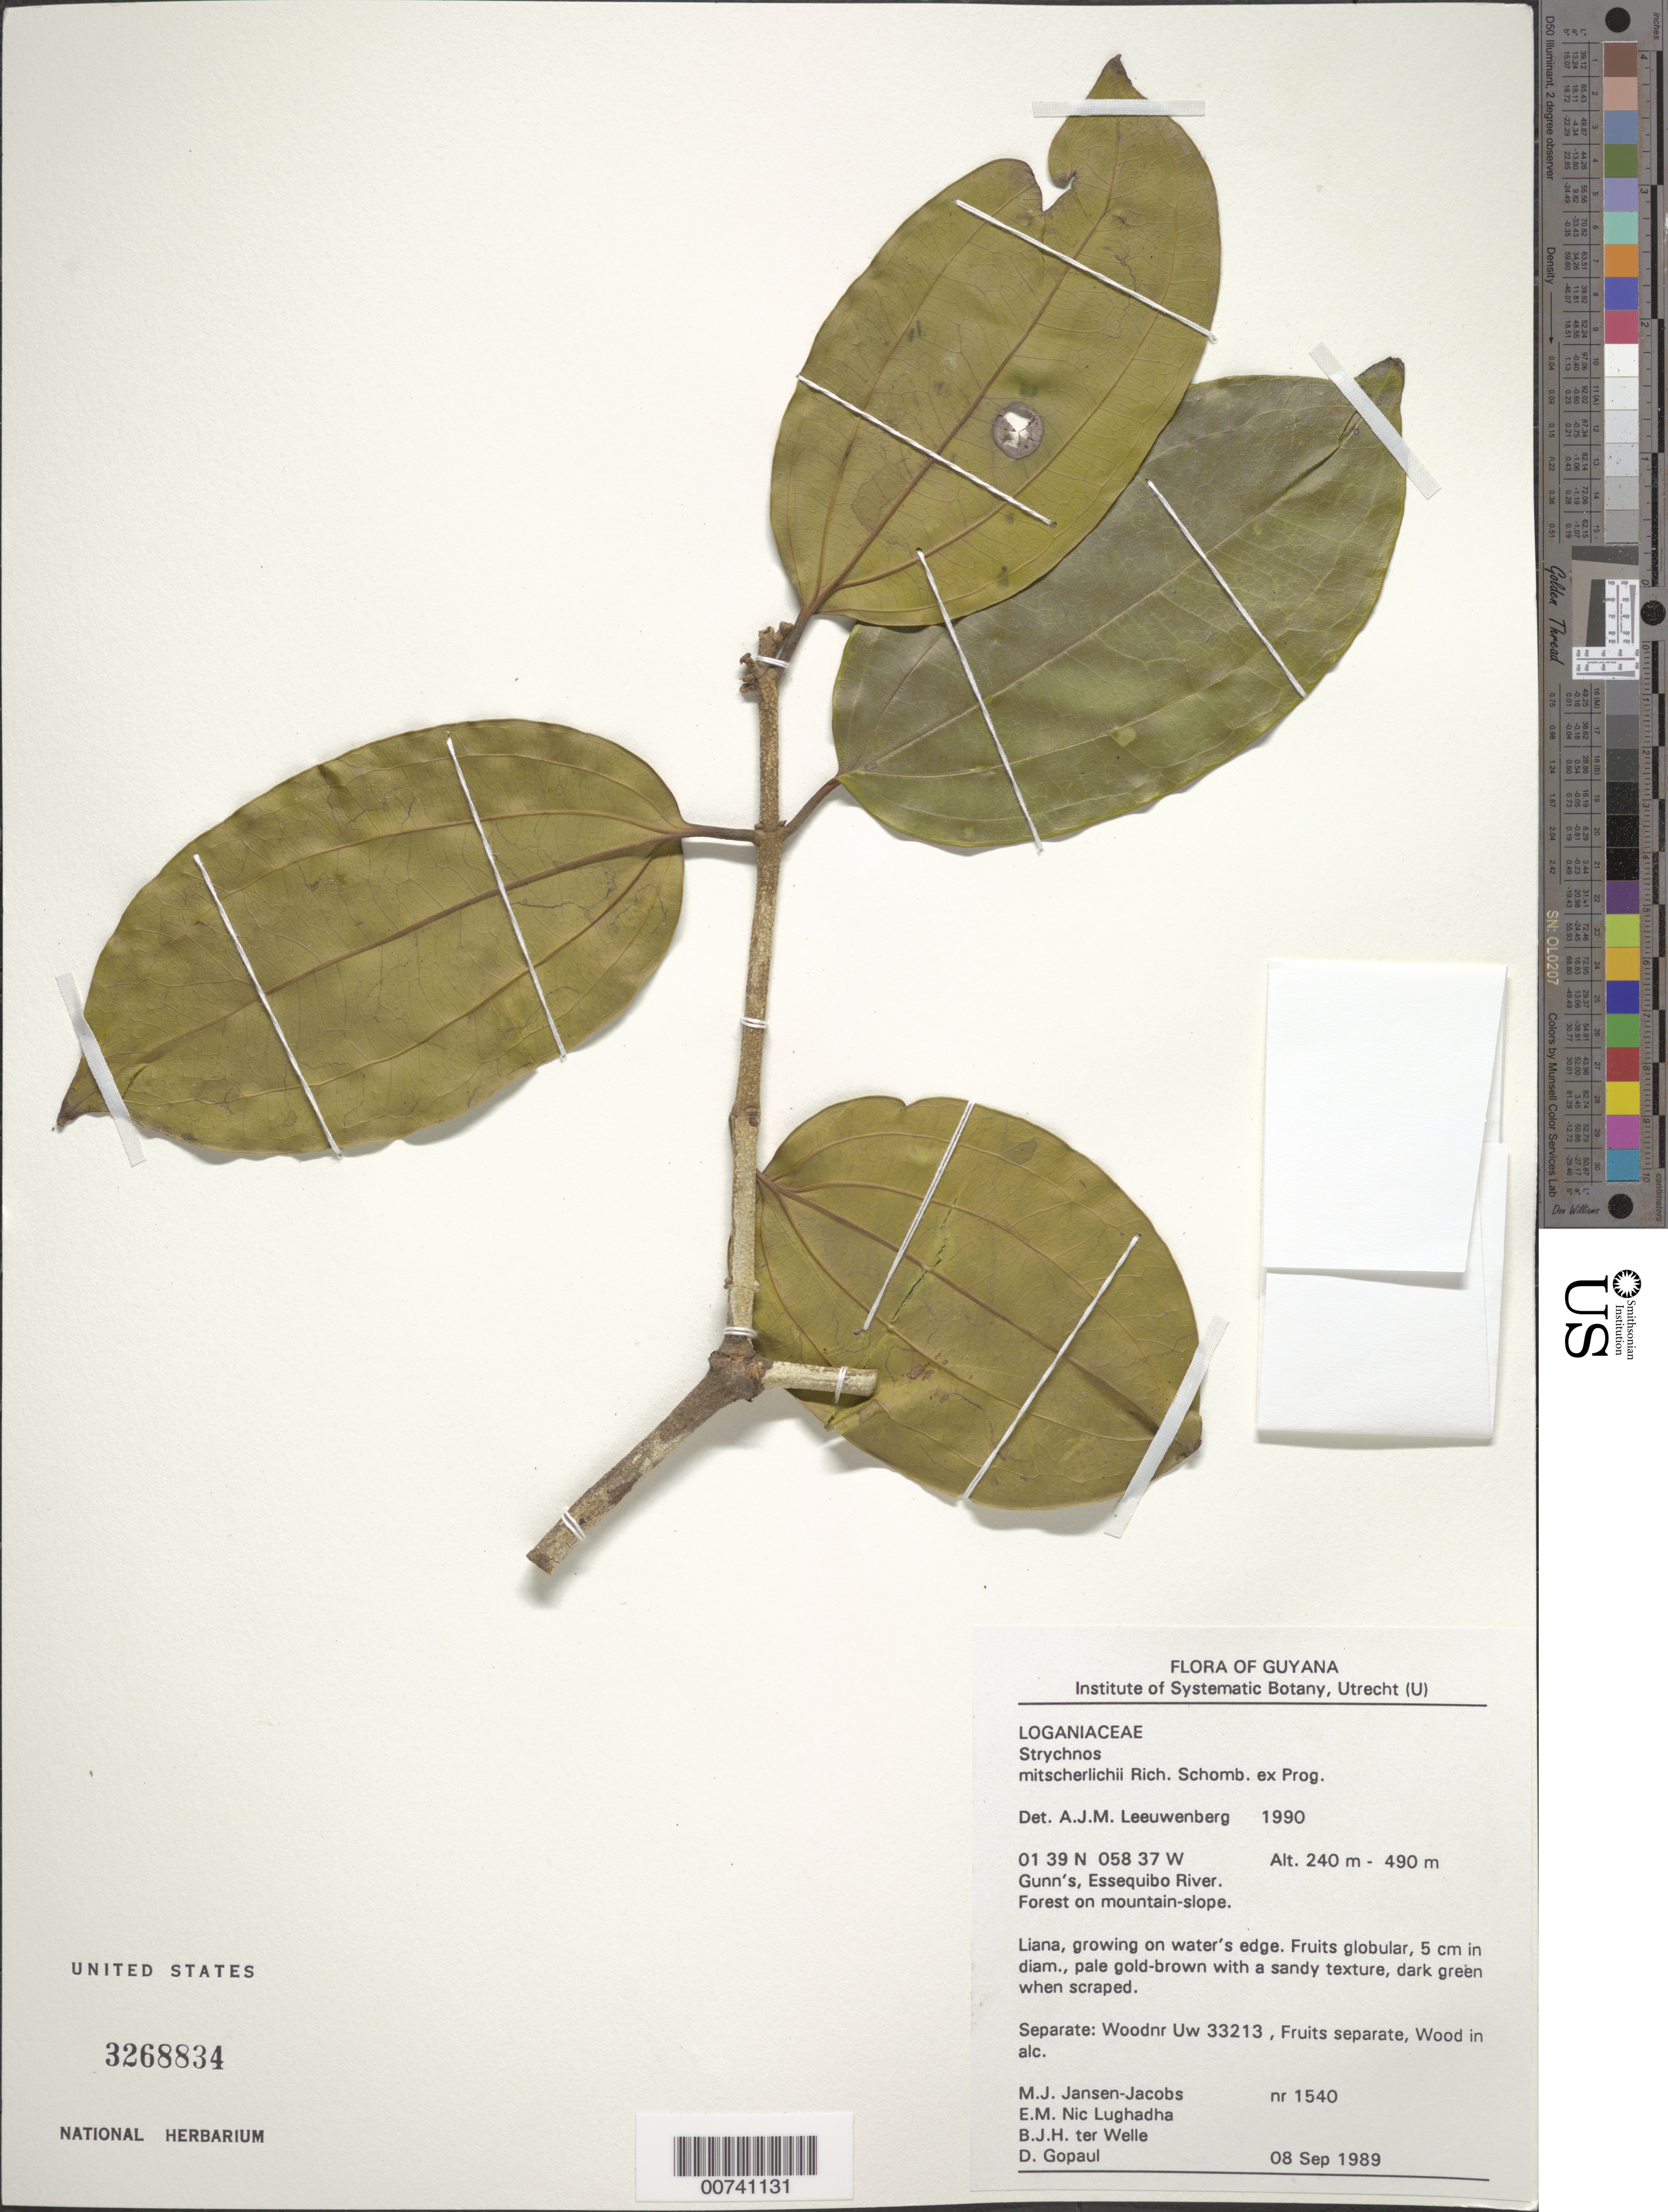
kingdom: Plantae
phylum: Tracheophyta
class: Magnoliopsida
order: Gentianales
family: Loganiaceae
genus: Strychnos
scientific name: Strychnos mitscherlichii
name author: M.R. Schomb.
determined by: Leeuwenberg, A. J. M.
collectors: M. J. Jansen-Jacobs, E. Nic Lughadha, B. Welle & D. Gopaul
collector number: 1540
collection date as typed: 8-Sep-89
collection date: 1989-09-08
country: Guyana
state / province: U. Takutu-U. Essequibo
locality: Gunn's, Essequibo River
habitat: Forest on mountain slope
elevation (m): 240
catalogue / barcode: US 3268834